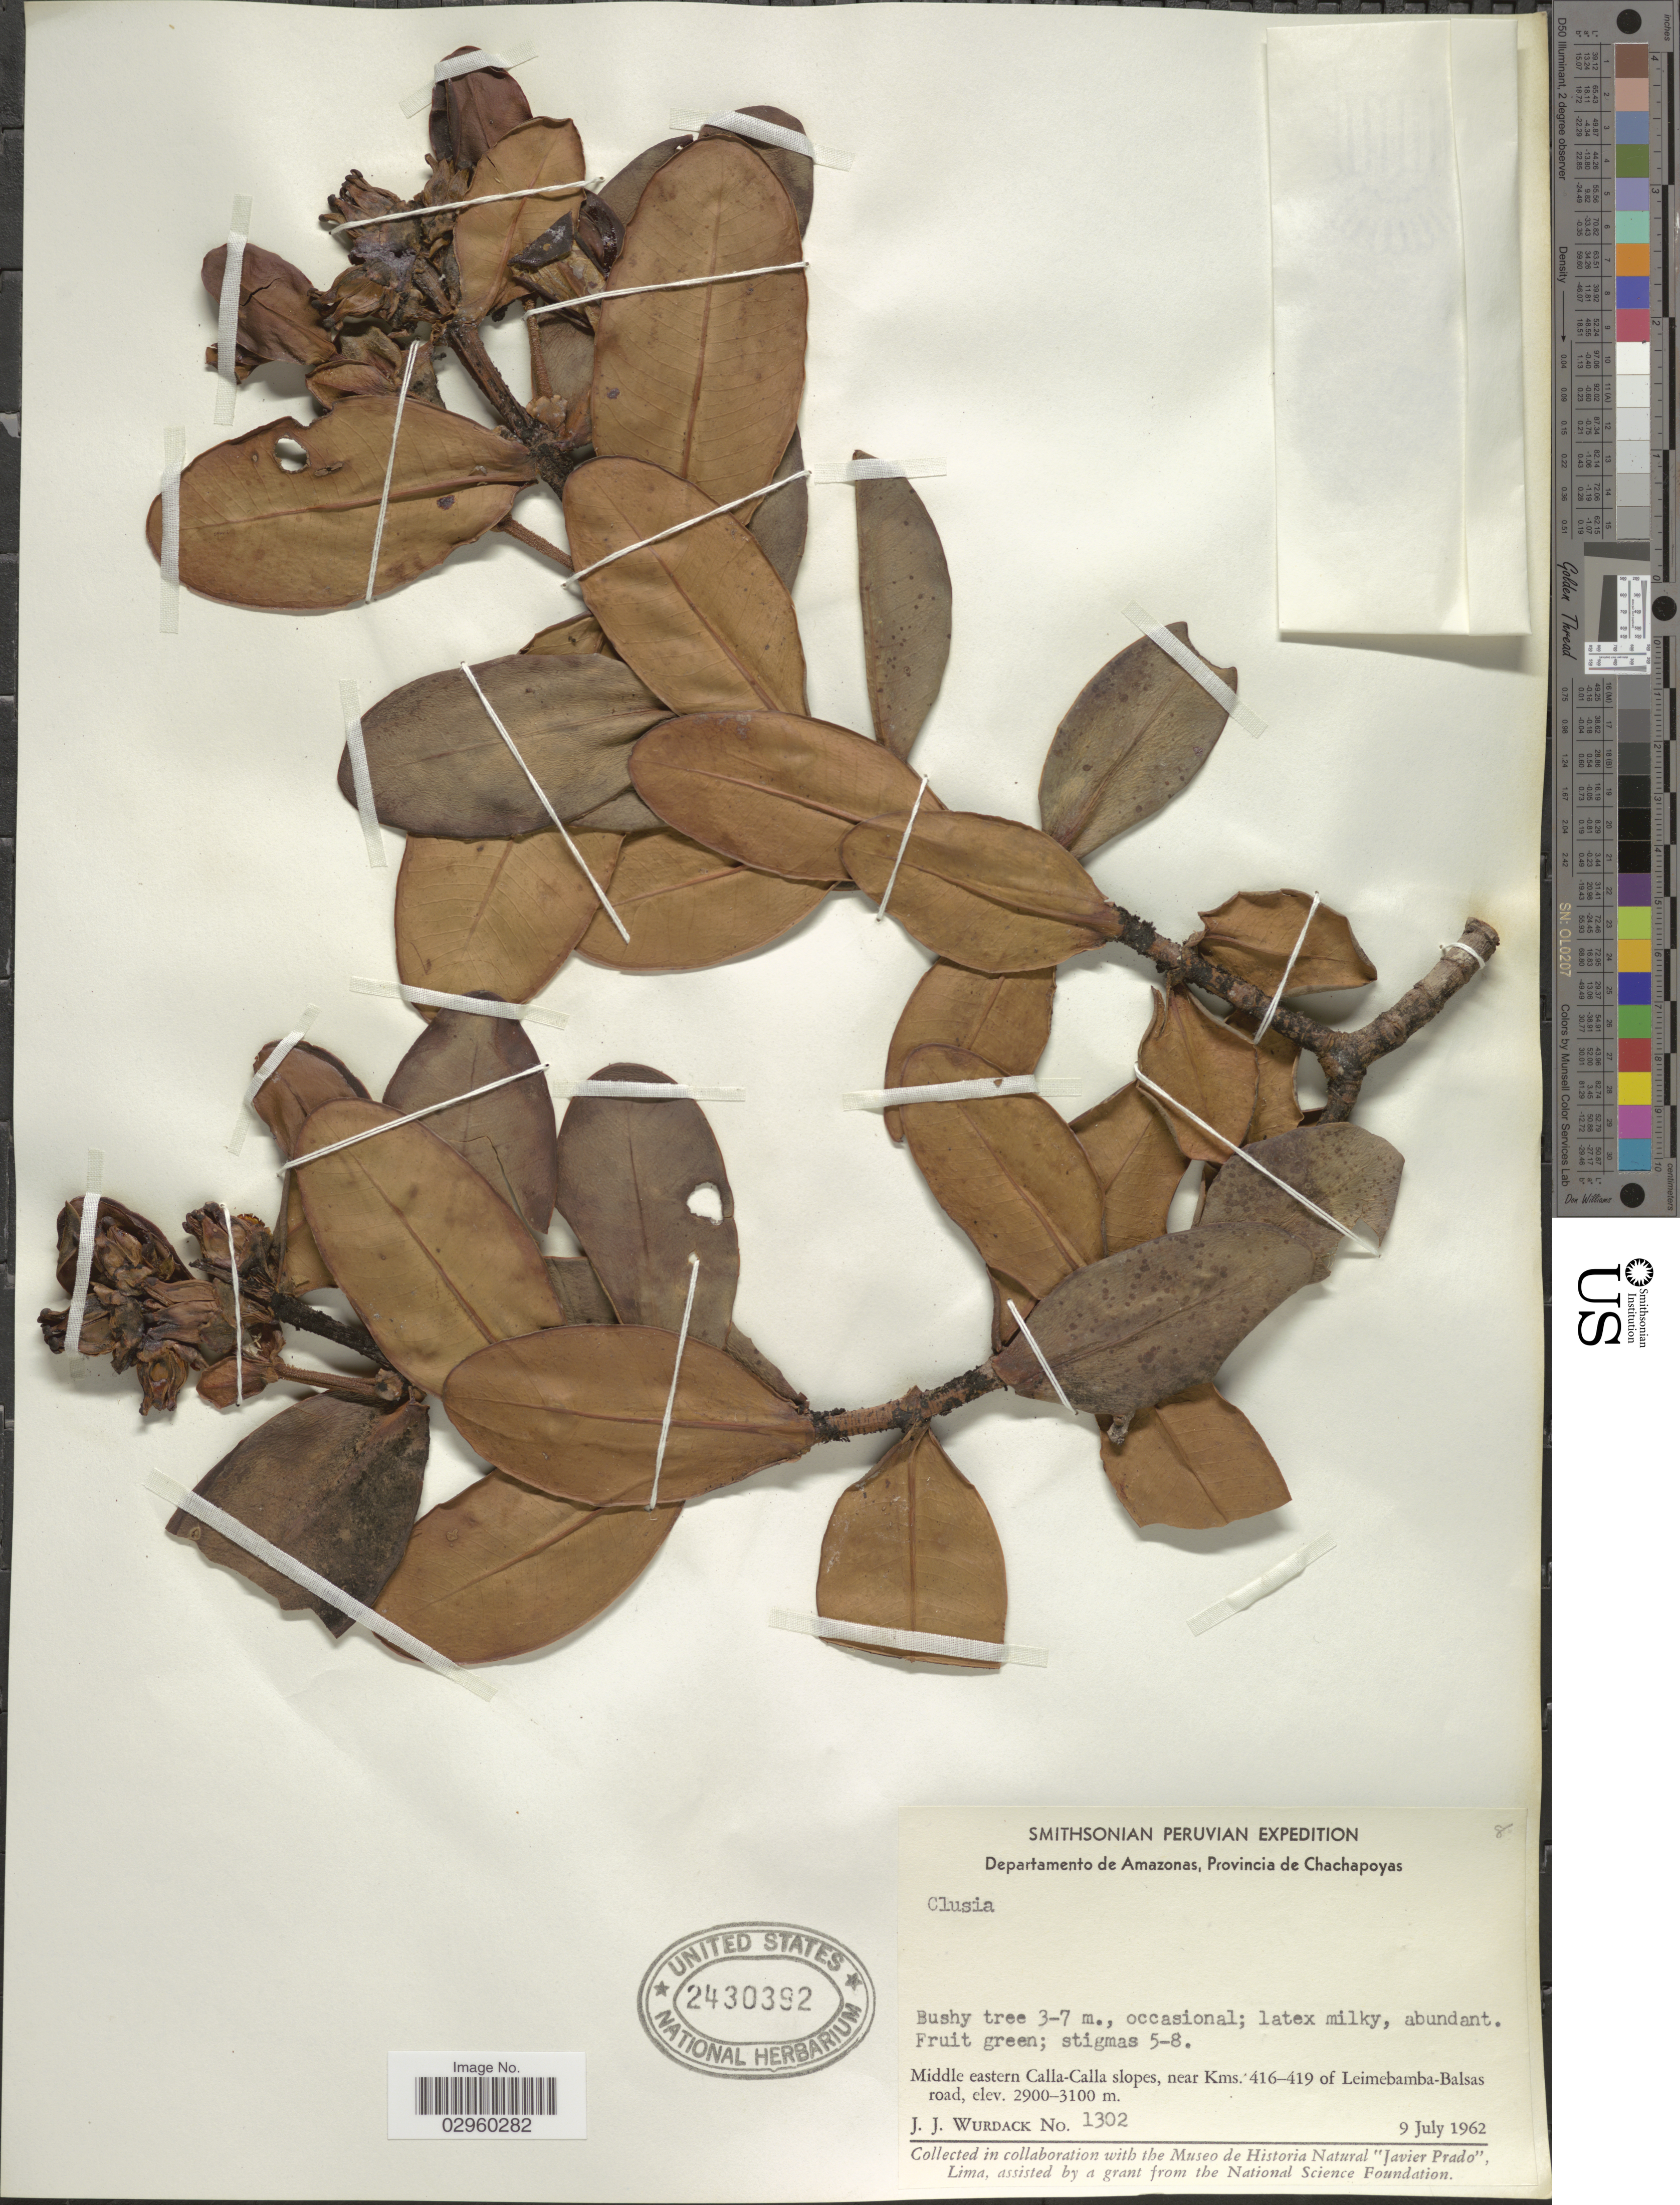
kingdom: Plantae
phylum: Tracheophyta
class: Magnoliopsida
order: Malpighiales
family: Clusiaceae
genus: Clusia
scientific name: Clusia sp.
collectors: J. J. Wurdack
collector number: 1302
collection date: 1962-07-09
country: Peru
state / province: Amazonas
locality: Departamento de Amazonas, Provincia de Chachapoyas, Middle eastern Calla-Calla slopes, near Kms. 416-419 of Leimebamba-Balsas road.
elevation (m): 2900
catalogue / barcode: US 2430392